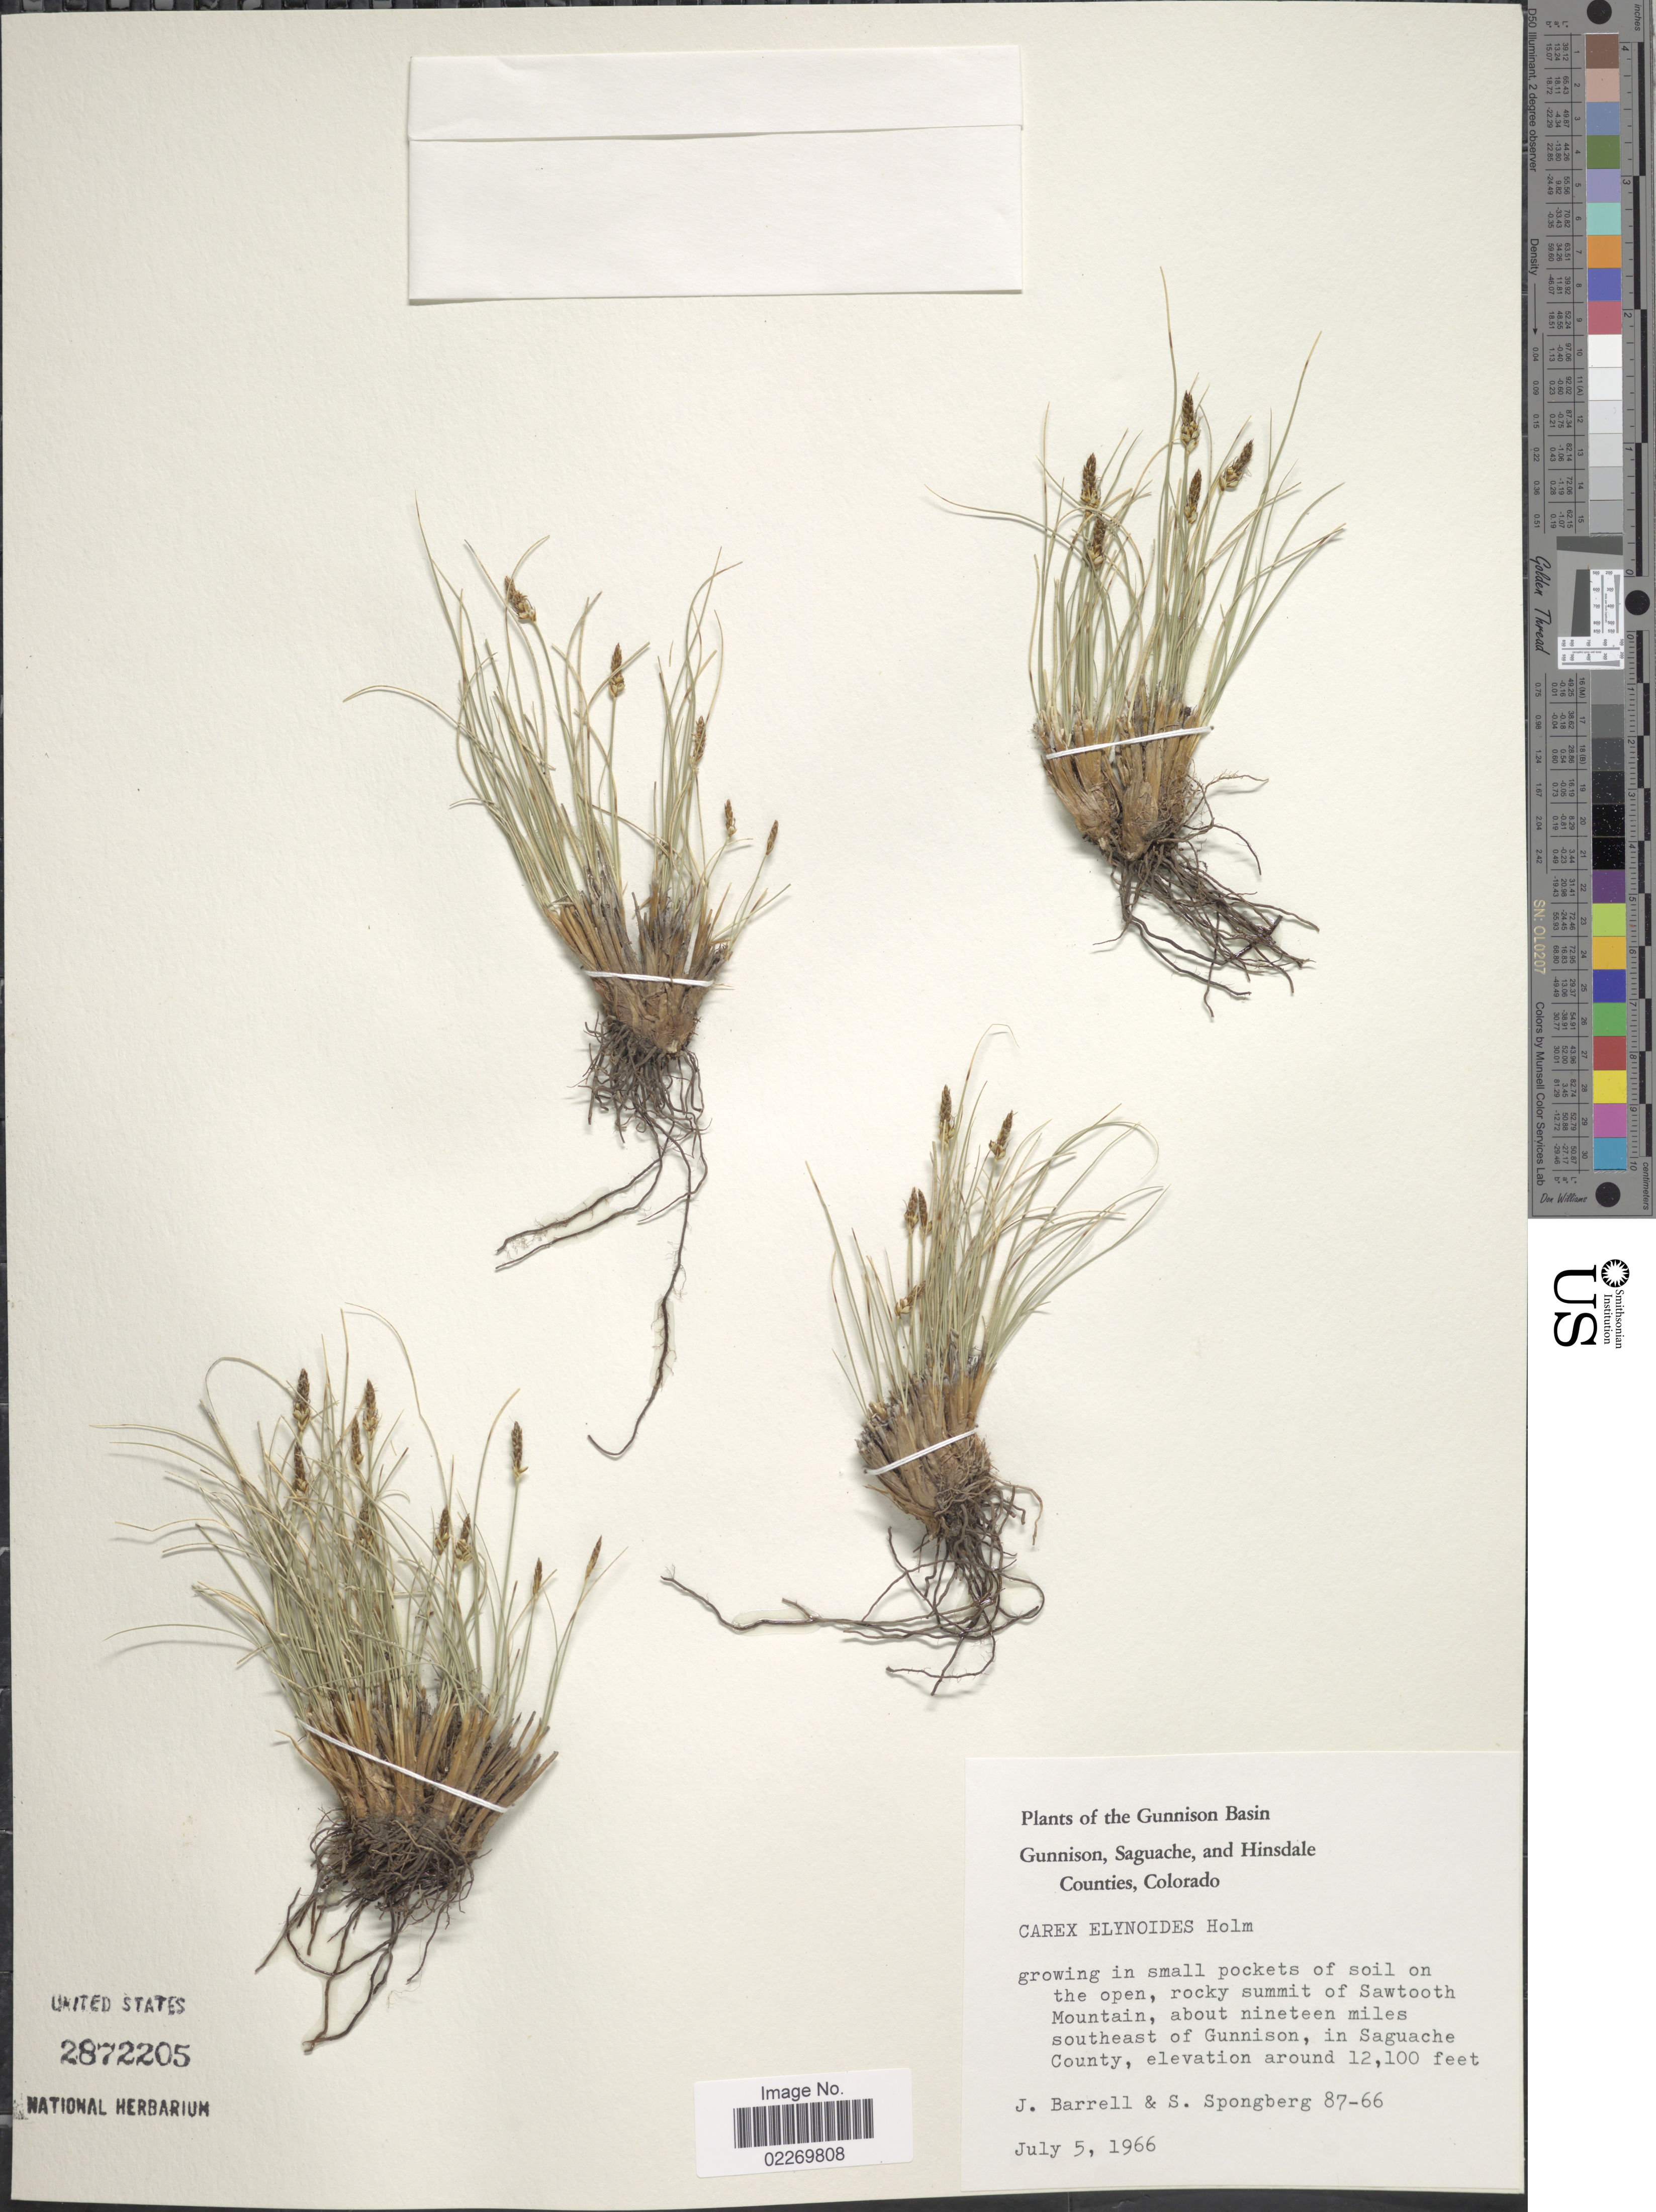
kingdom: Plantae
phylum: Tracheophyta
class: Liliopsida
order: Poales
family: Cyperaceae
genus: Carex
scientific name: Carex elynoides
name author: Holm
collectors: J. Barrell & S. A.Spongberg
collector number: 87-66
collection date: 1966-07-05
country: United States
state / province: Colorado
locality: Gunnison Basin. Gunnison, Saguache, and Hinsdale Counties. Growing in small pockets on soil on the open, rocky summit of Sawtooth Mountain, about nineteen miles southeast of Gunnison, in Saguache County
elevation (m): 3688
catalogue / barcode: US 2872205